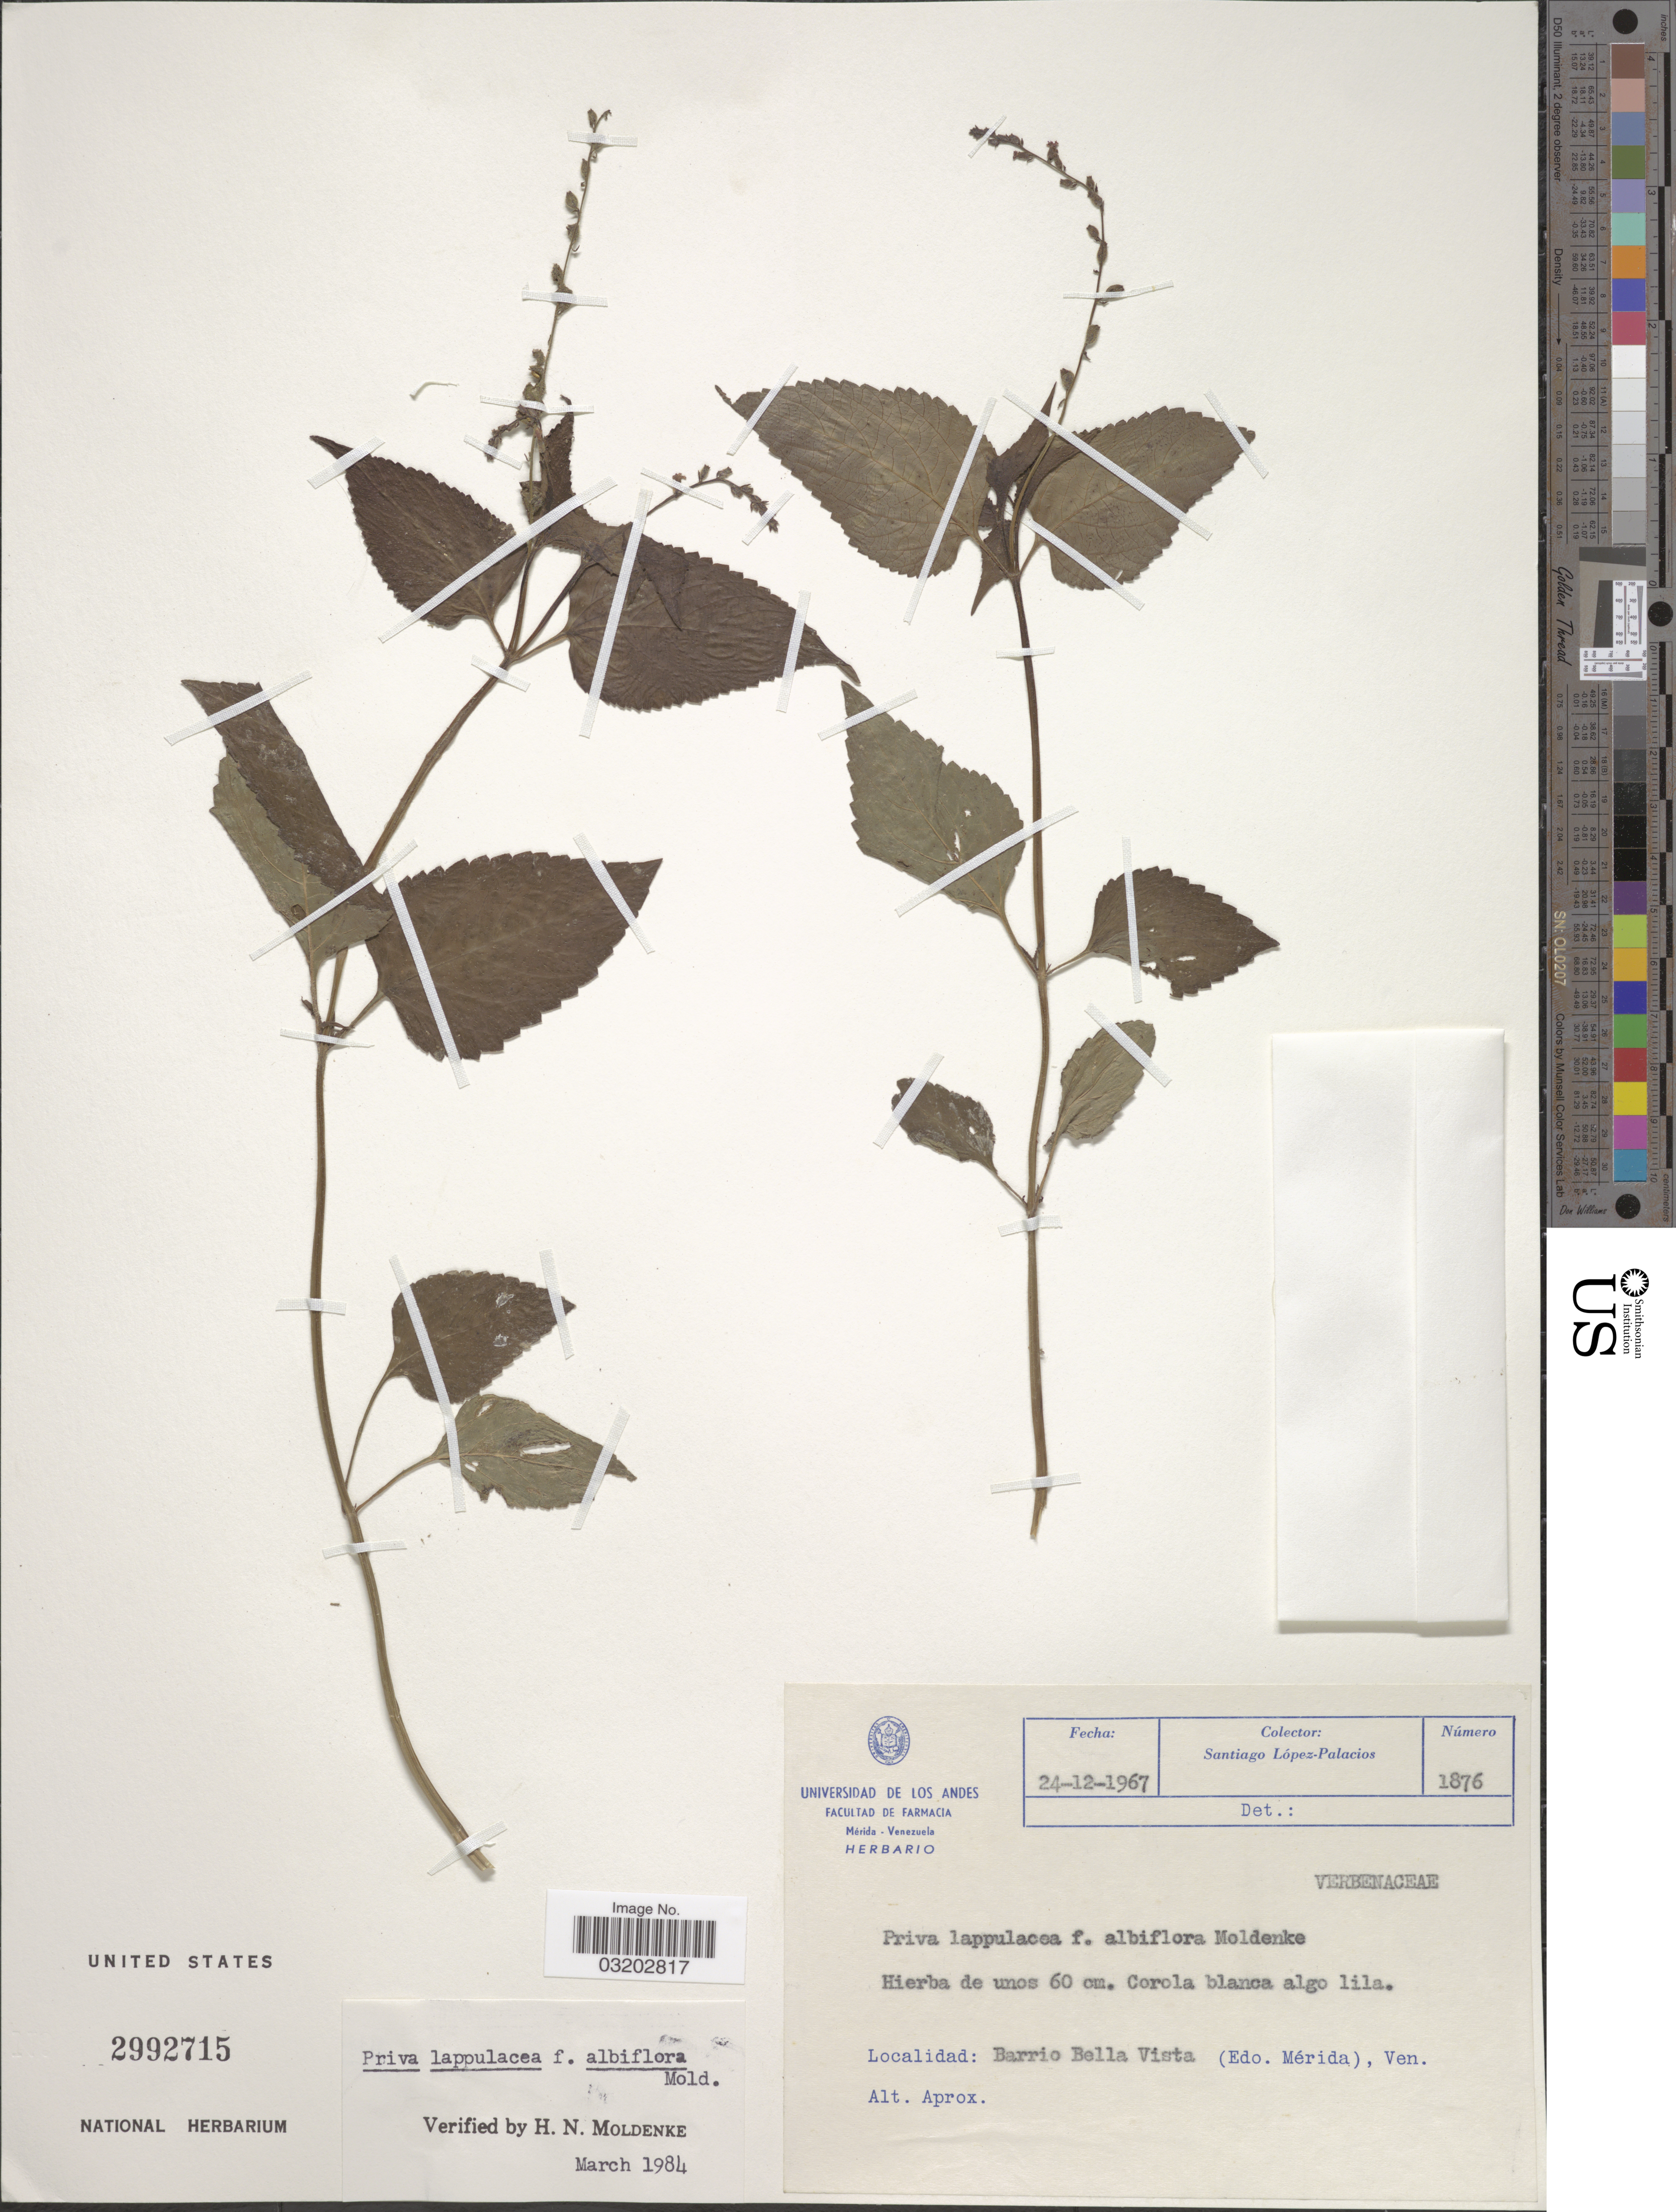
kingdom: Plantae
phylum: Tracheophyta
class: Magnoliopsida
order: Lamiales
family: Verbenaceae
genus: Priva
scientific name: Priva lappulacea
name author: (L.) Pers.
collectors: S. López-Palacios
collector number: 1876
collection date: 1967-12-24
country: Venezuela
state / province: Mérida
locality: Barrio Bella Vista.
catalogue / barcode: US 2992715